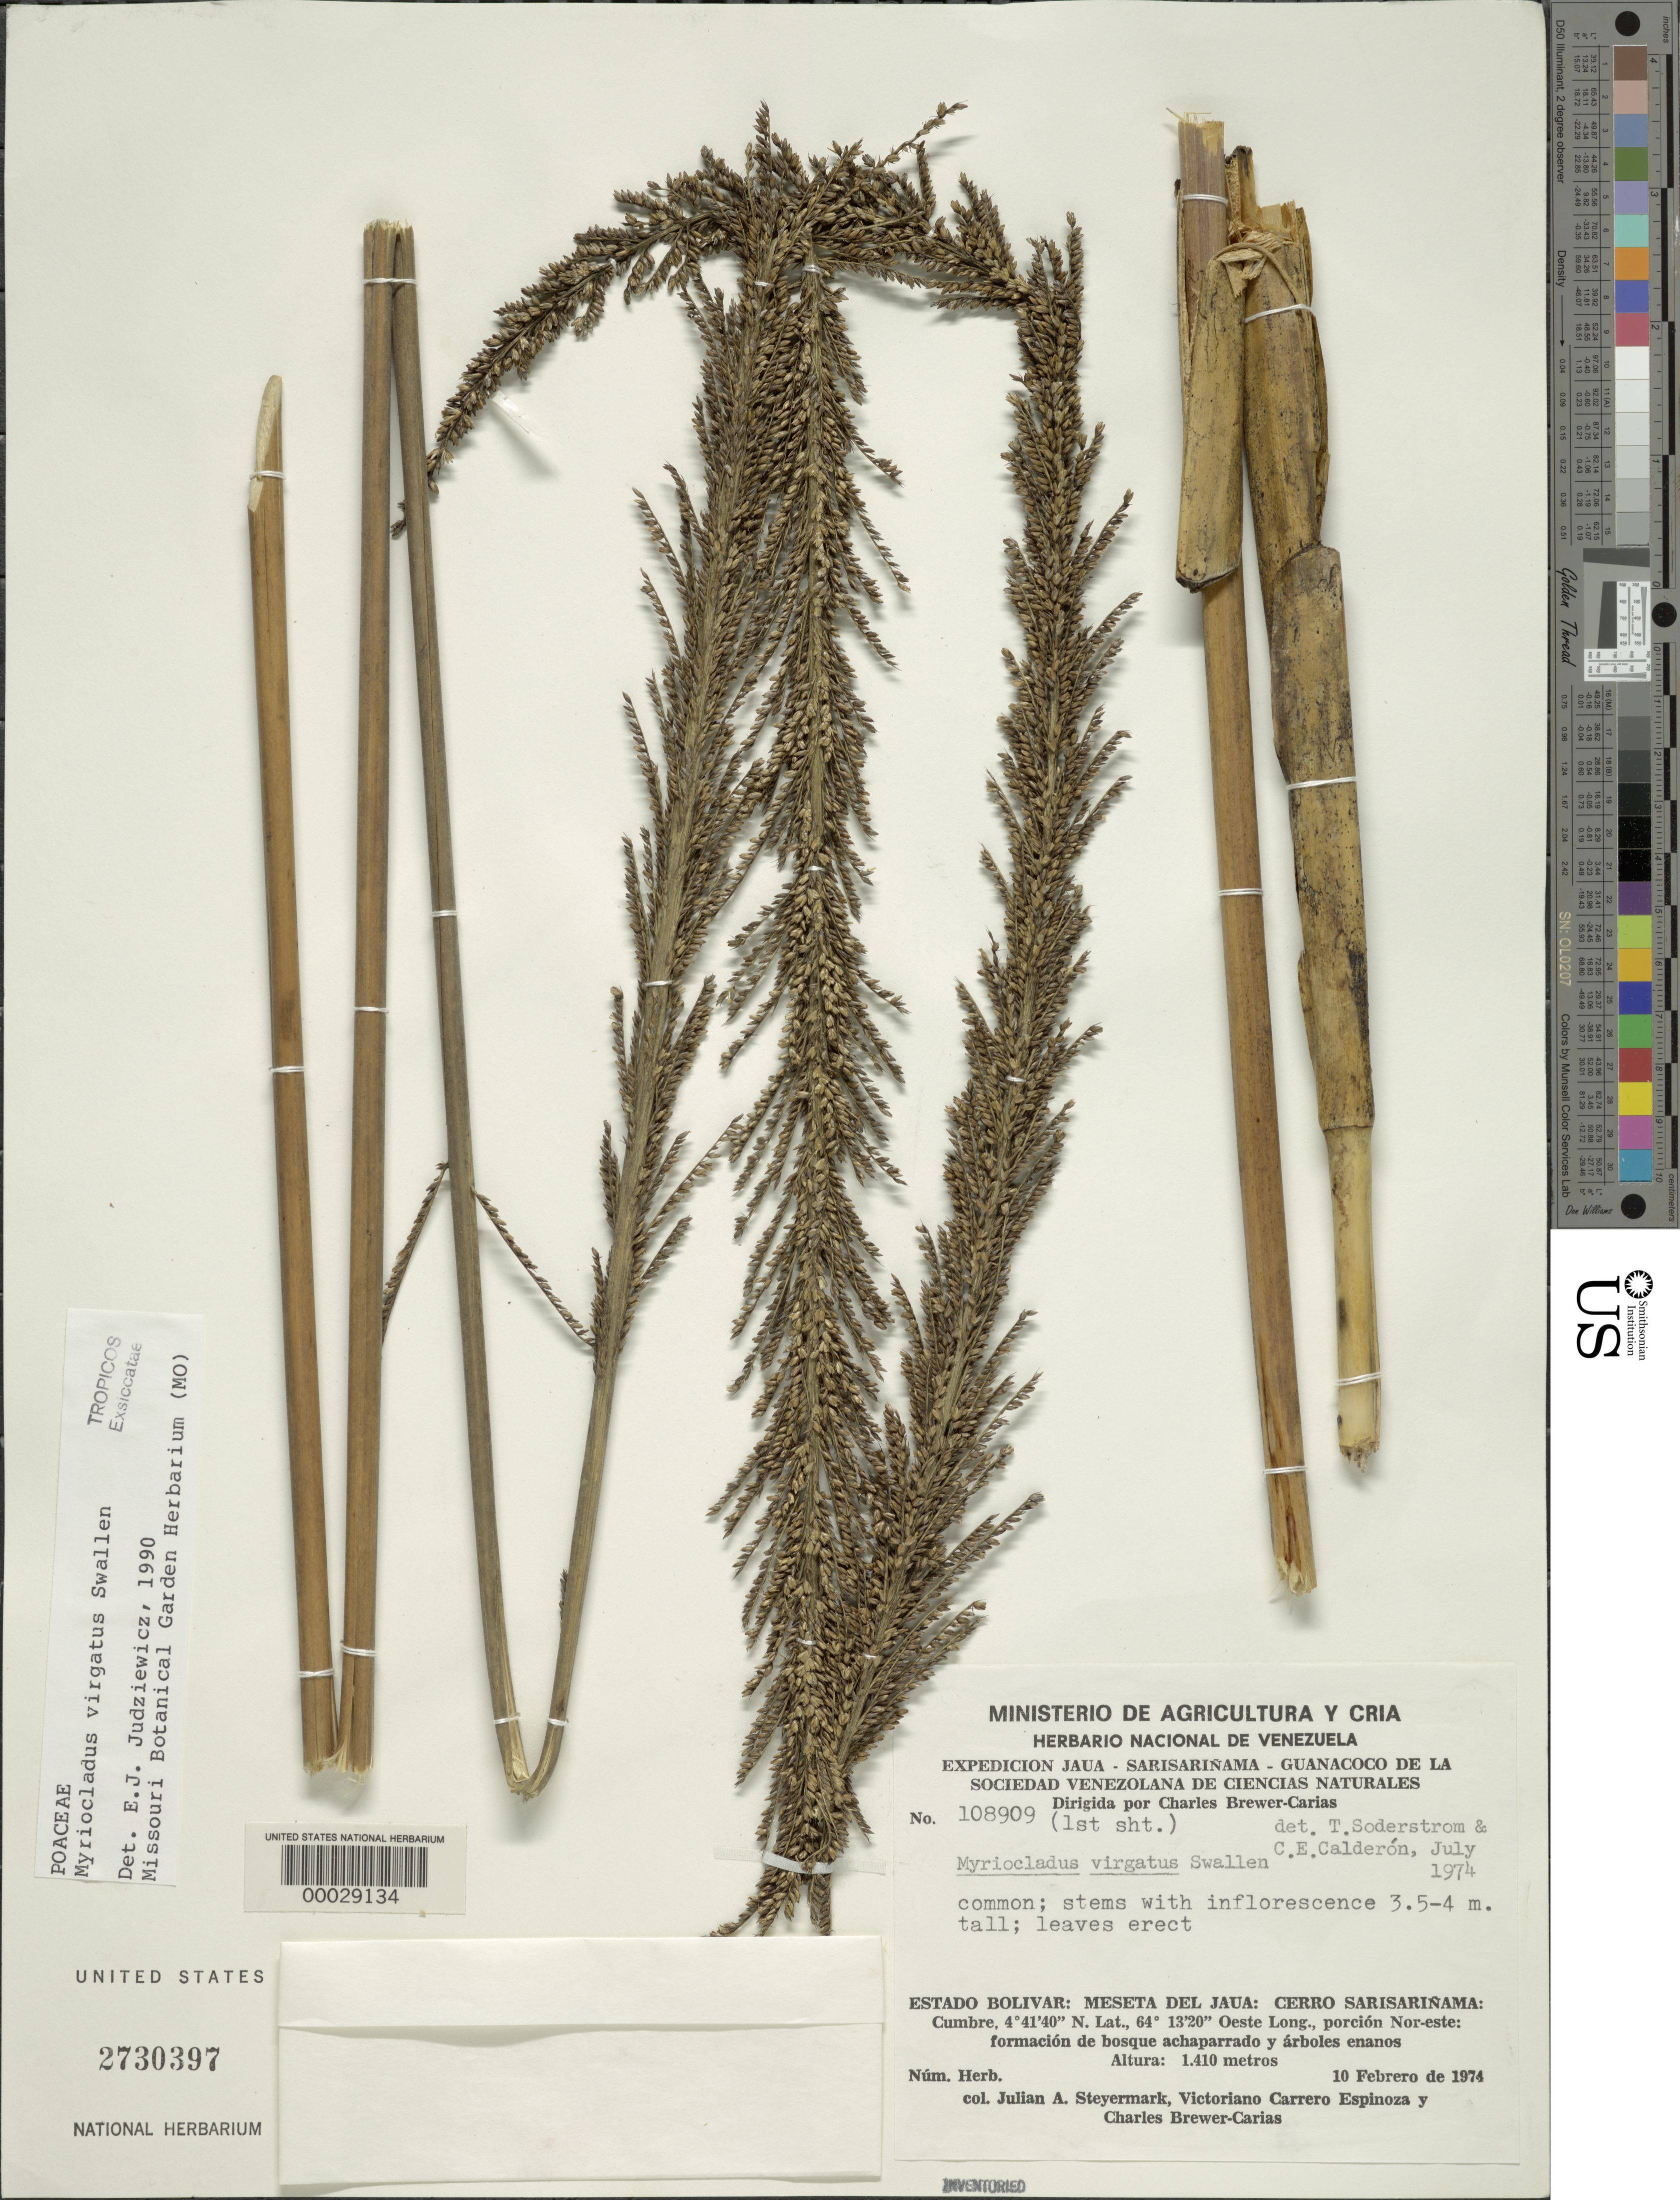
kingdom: Plantae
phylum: Tracheophyta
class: Liliopsida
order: Poales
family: Poaceae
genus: Myriocladus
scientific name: Myriocladus virgatus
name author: Swallen in Steyerm.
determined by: Judziewicz, E. J.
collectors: J. Steyermark, V. Carreño E. & C. Brewer-Carias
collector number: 108909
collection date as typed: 10 Feb 1974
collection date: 1974-02-10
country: Venezuela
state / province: Bolivar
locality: Meseta del jaua, cerro sarisarinama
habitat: Formacion de bosque achaparrado y arboles enanos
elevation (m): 1410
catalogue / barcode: US 2730397